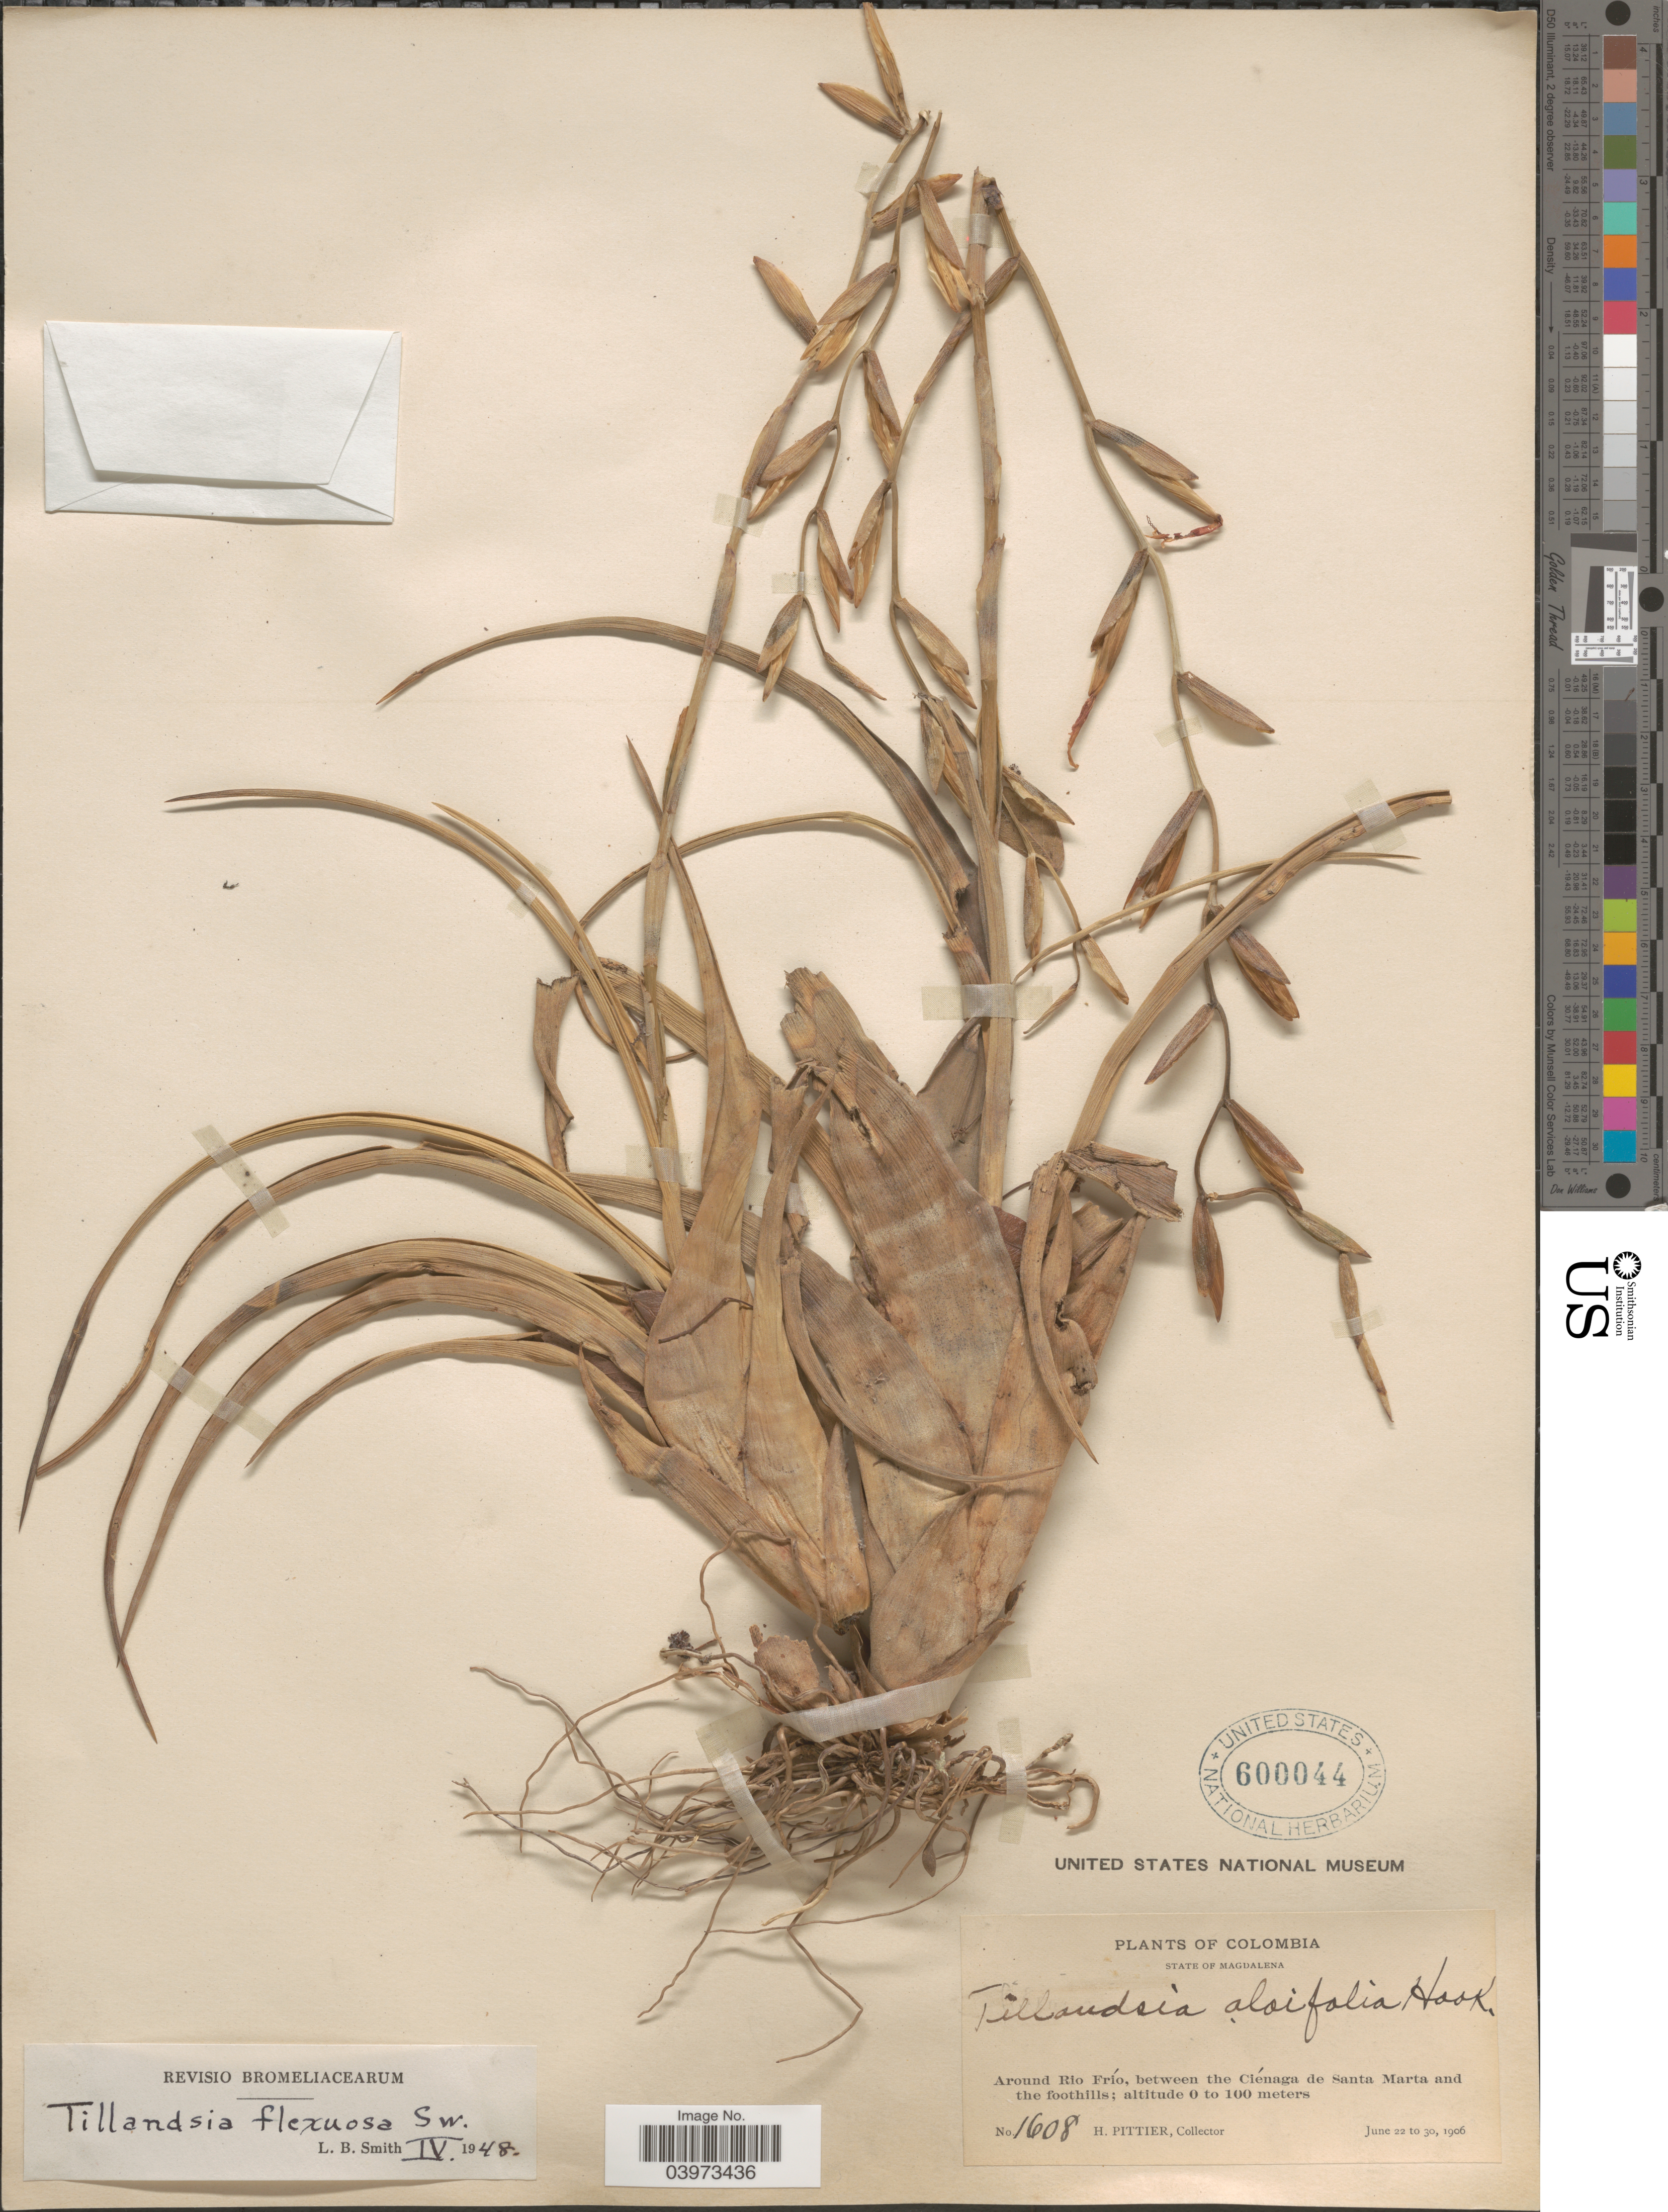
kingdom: Plantae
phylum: Tracheophyta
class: Liliopsida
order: Poales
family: Bromeliaceae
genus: Tillandsia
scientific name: Tillandsia flexuosa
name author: Sw.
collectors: H. F. Pittier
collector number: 1608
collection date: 1906-06-22/1906-06-30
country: Colombia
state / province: Magdalena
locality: Around Rio Frío, between the Ciénaga de Santa Marta and the foothills.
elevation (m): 0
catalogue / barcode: US 600044